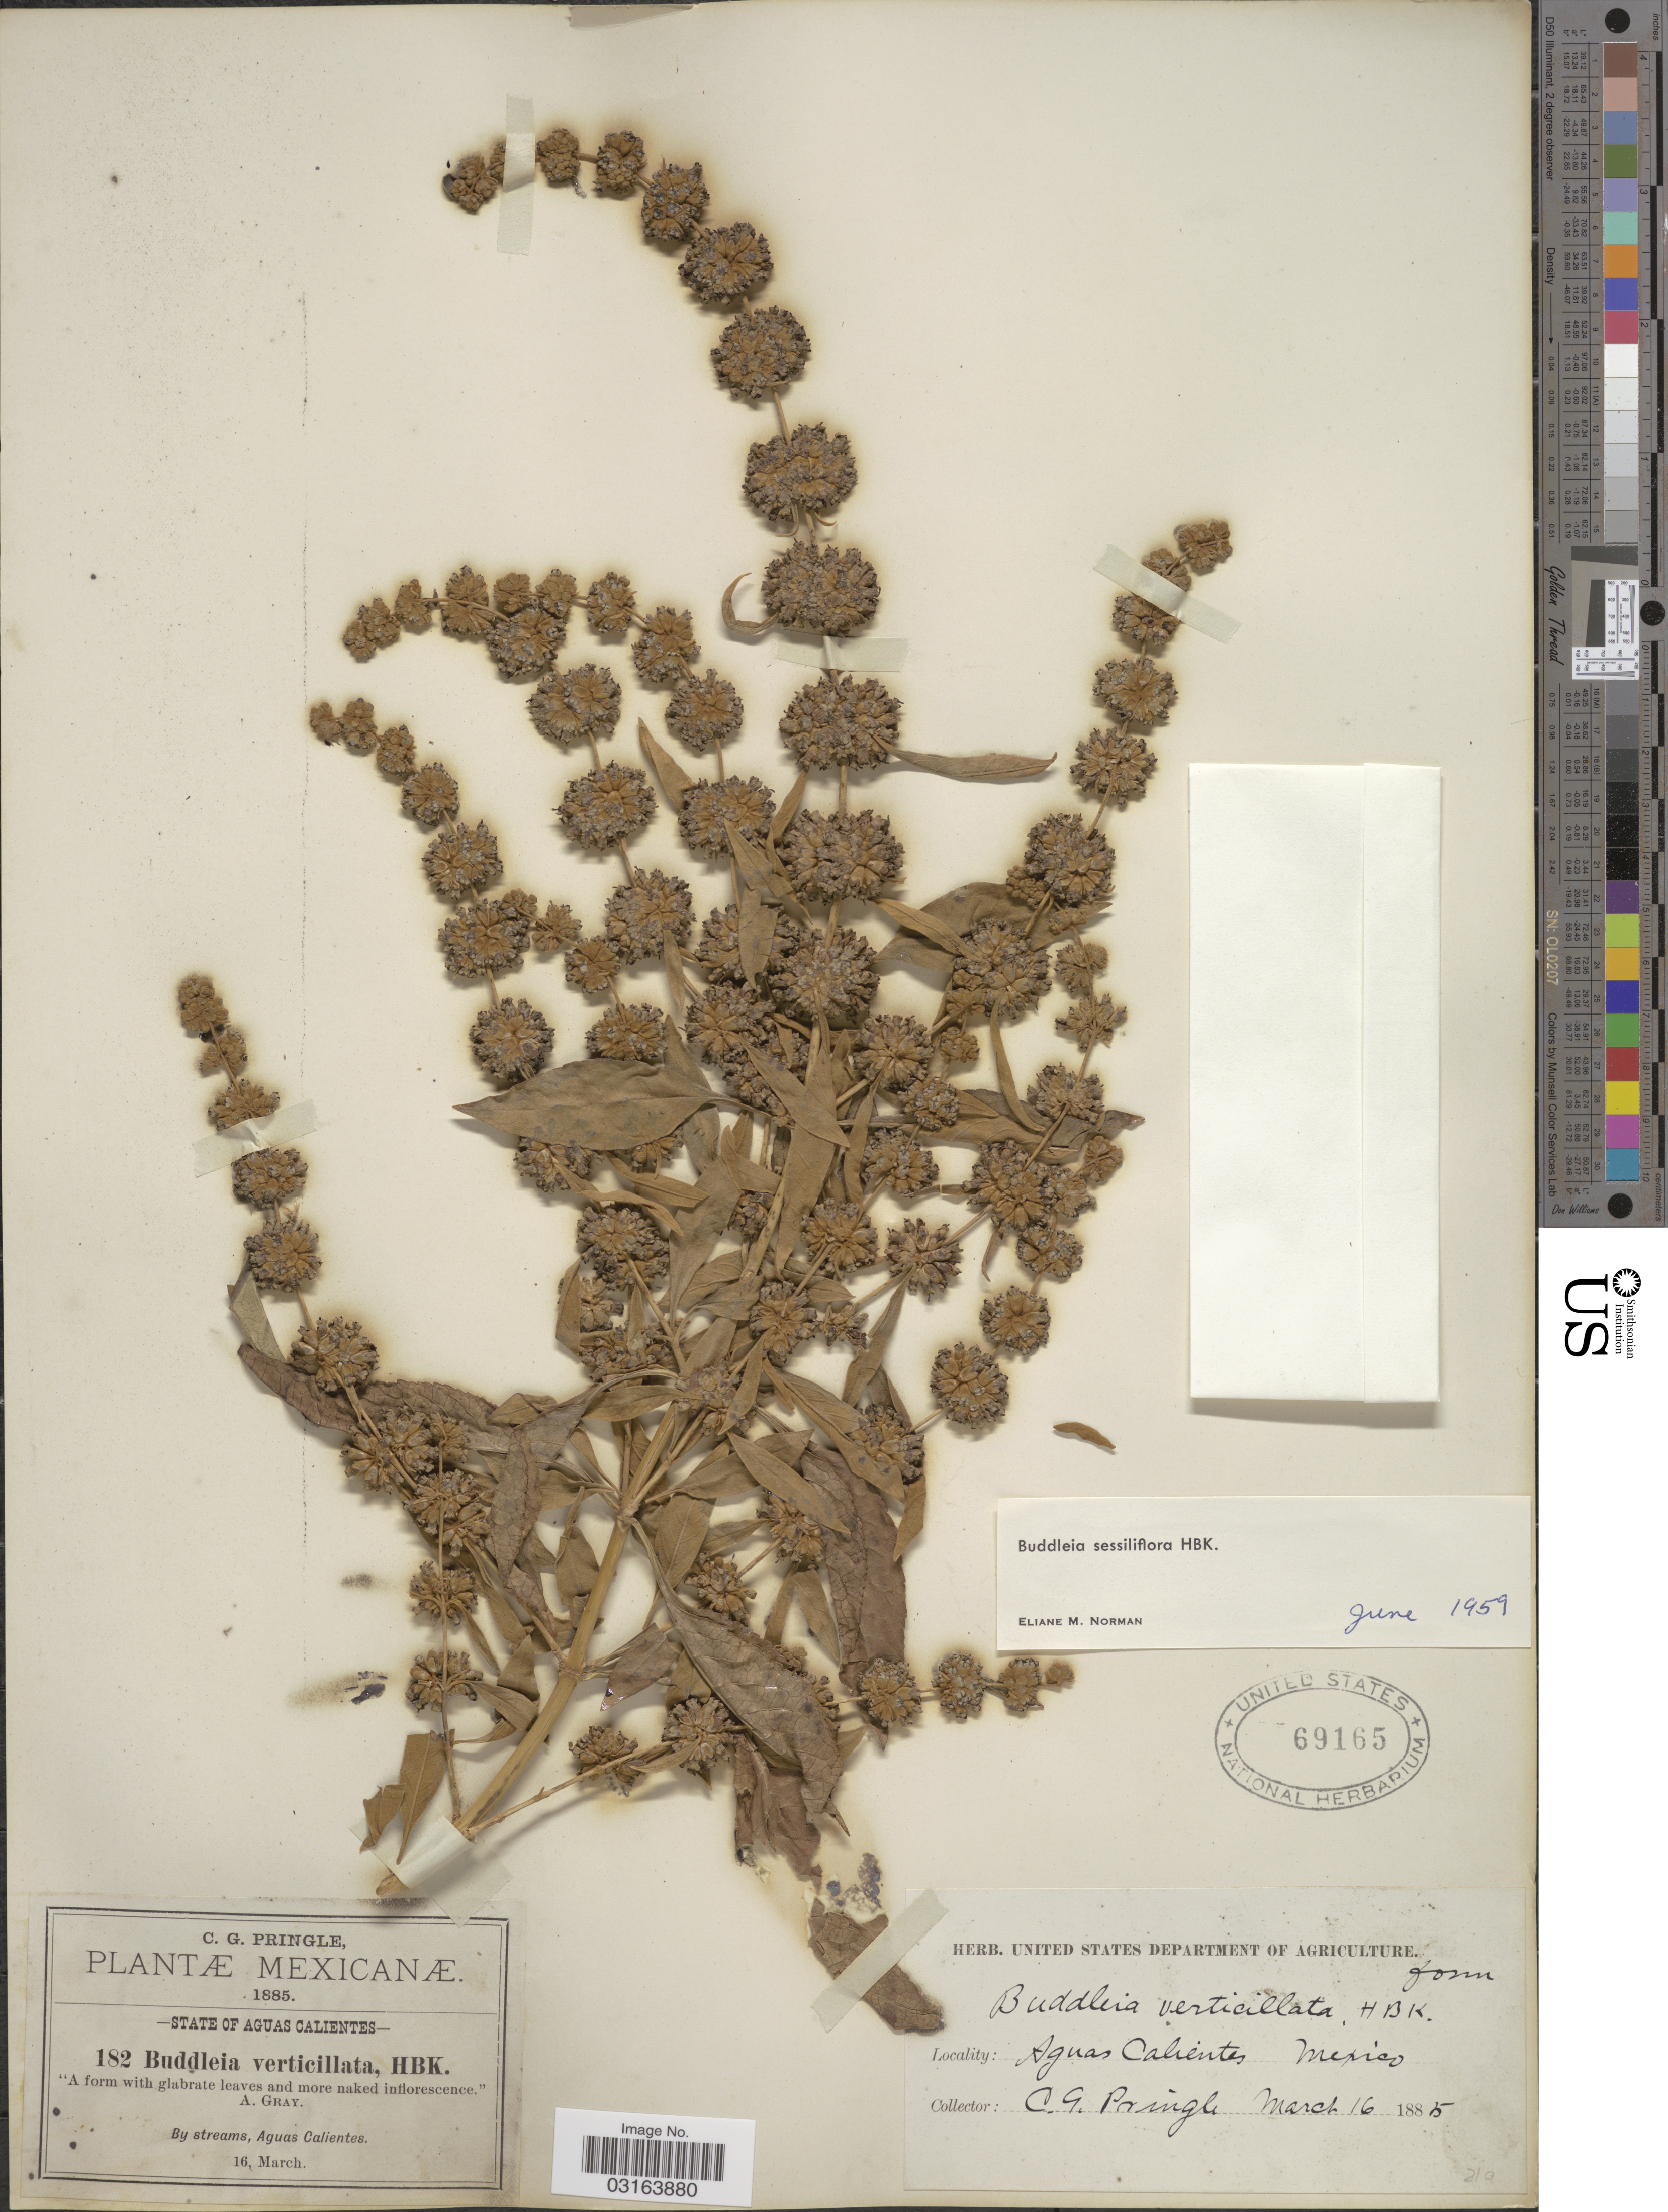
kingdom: Plantae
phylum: Tracheophyta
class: Magnoliopsida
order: Lamiales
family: Scrophulariaceae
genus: Buddleja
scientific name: Buddleja sessiliflora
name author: Kunth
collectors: C. G. Pringle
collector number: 182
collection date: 1885-03-16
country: Mexico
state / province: Aguascalientes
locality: By streams, Aguas Calientes.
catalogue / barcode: US 69165